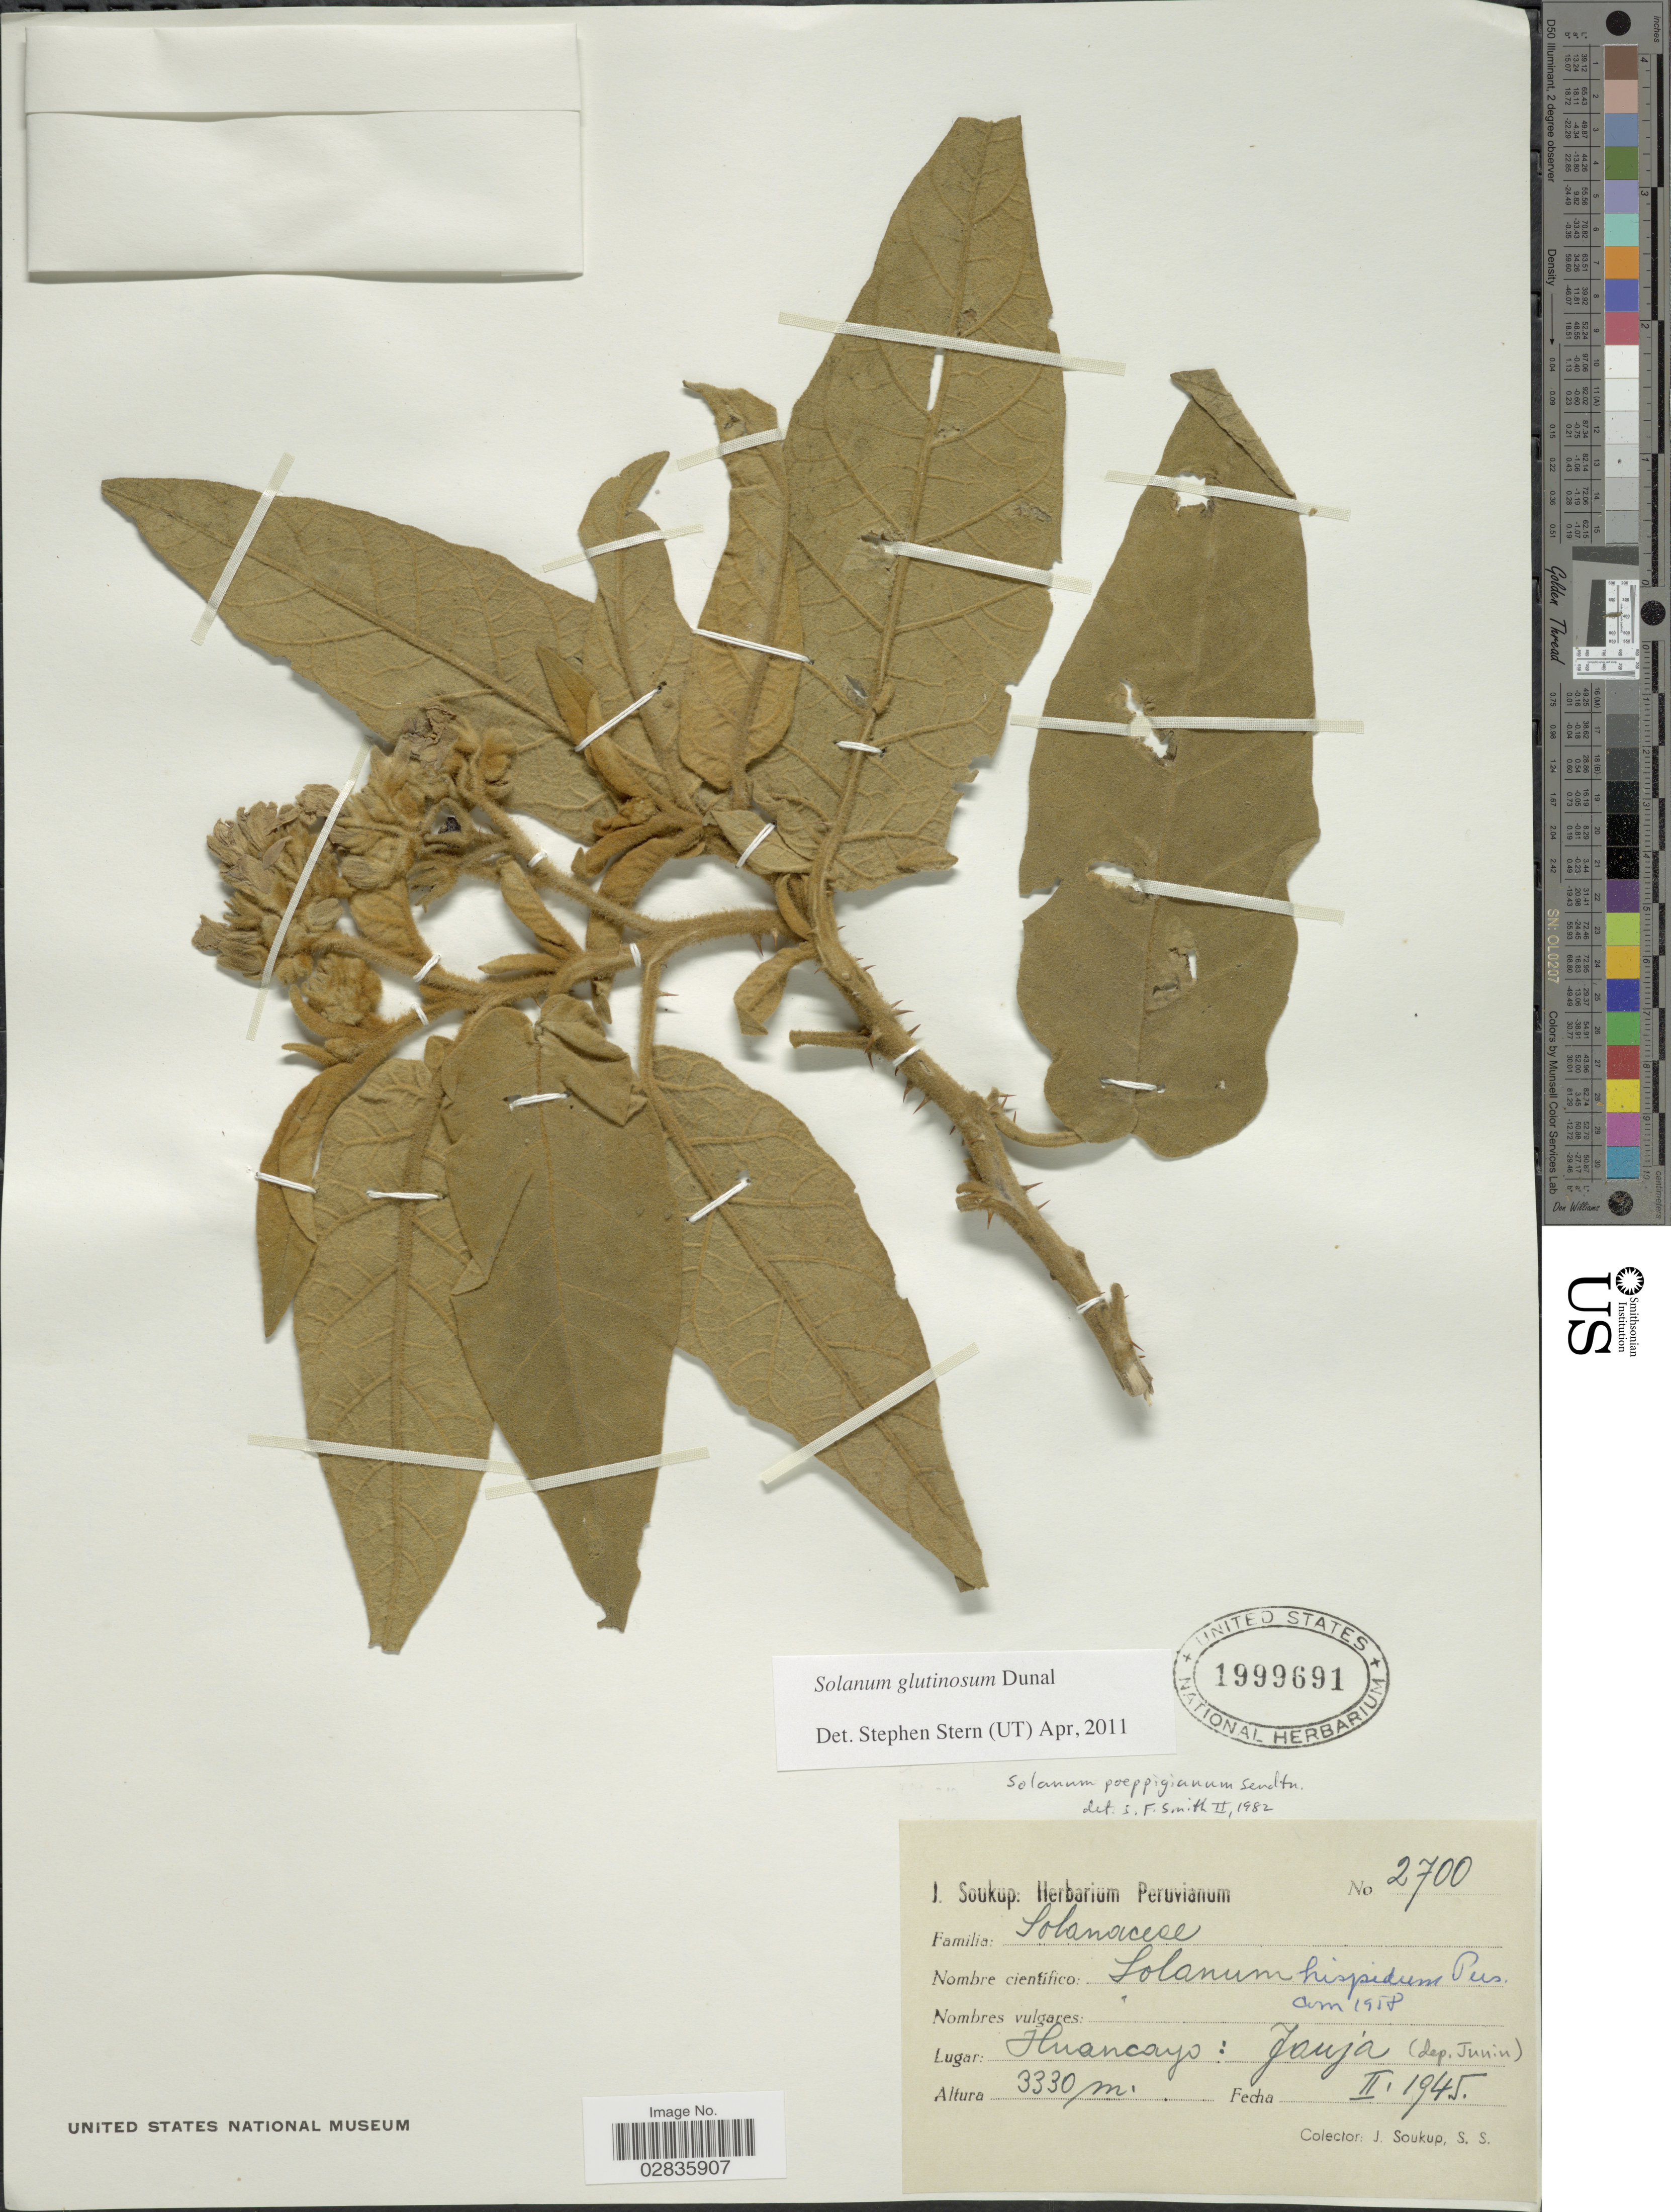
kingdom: Plantae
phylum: Tracheophyta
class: Magnoliopsida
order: Solanales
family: Solanaceae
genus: Solanum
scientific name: Solanum glutinosum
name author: Dunal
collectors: J. Soukup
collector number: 2700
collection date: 1945-02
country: Peru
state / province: Junín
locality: Huancayo: Jauja (dep. Junin).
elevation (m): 3330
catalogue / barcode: US 1999691